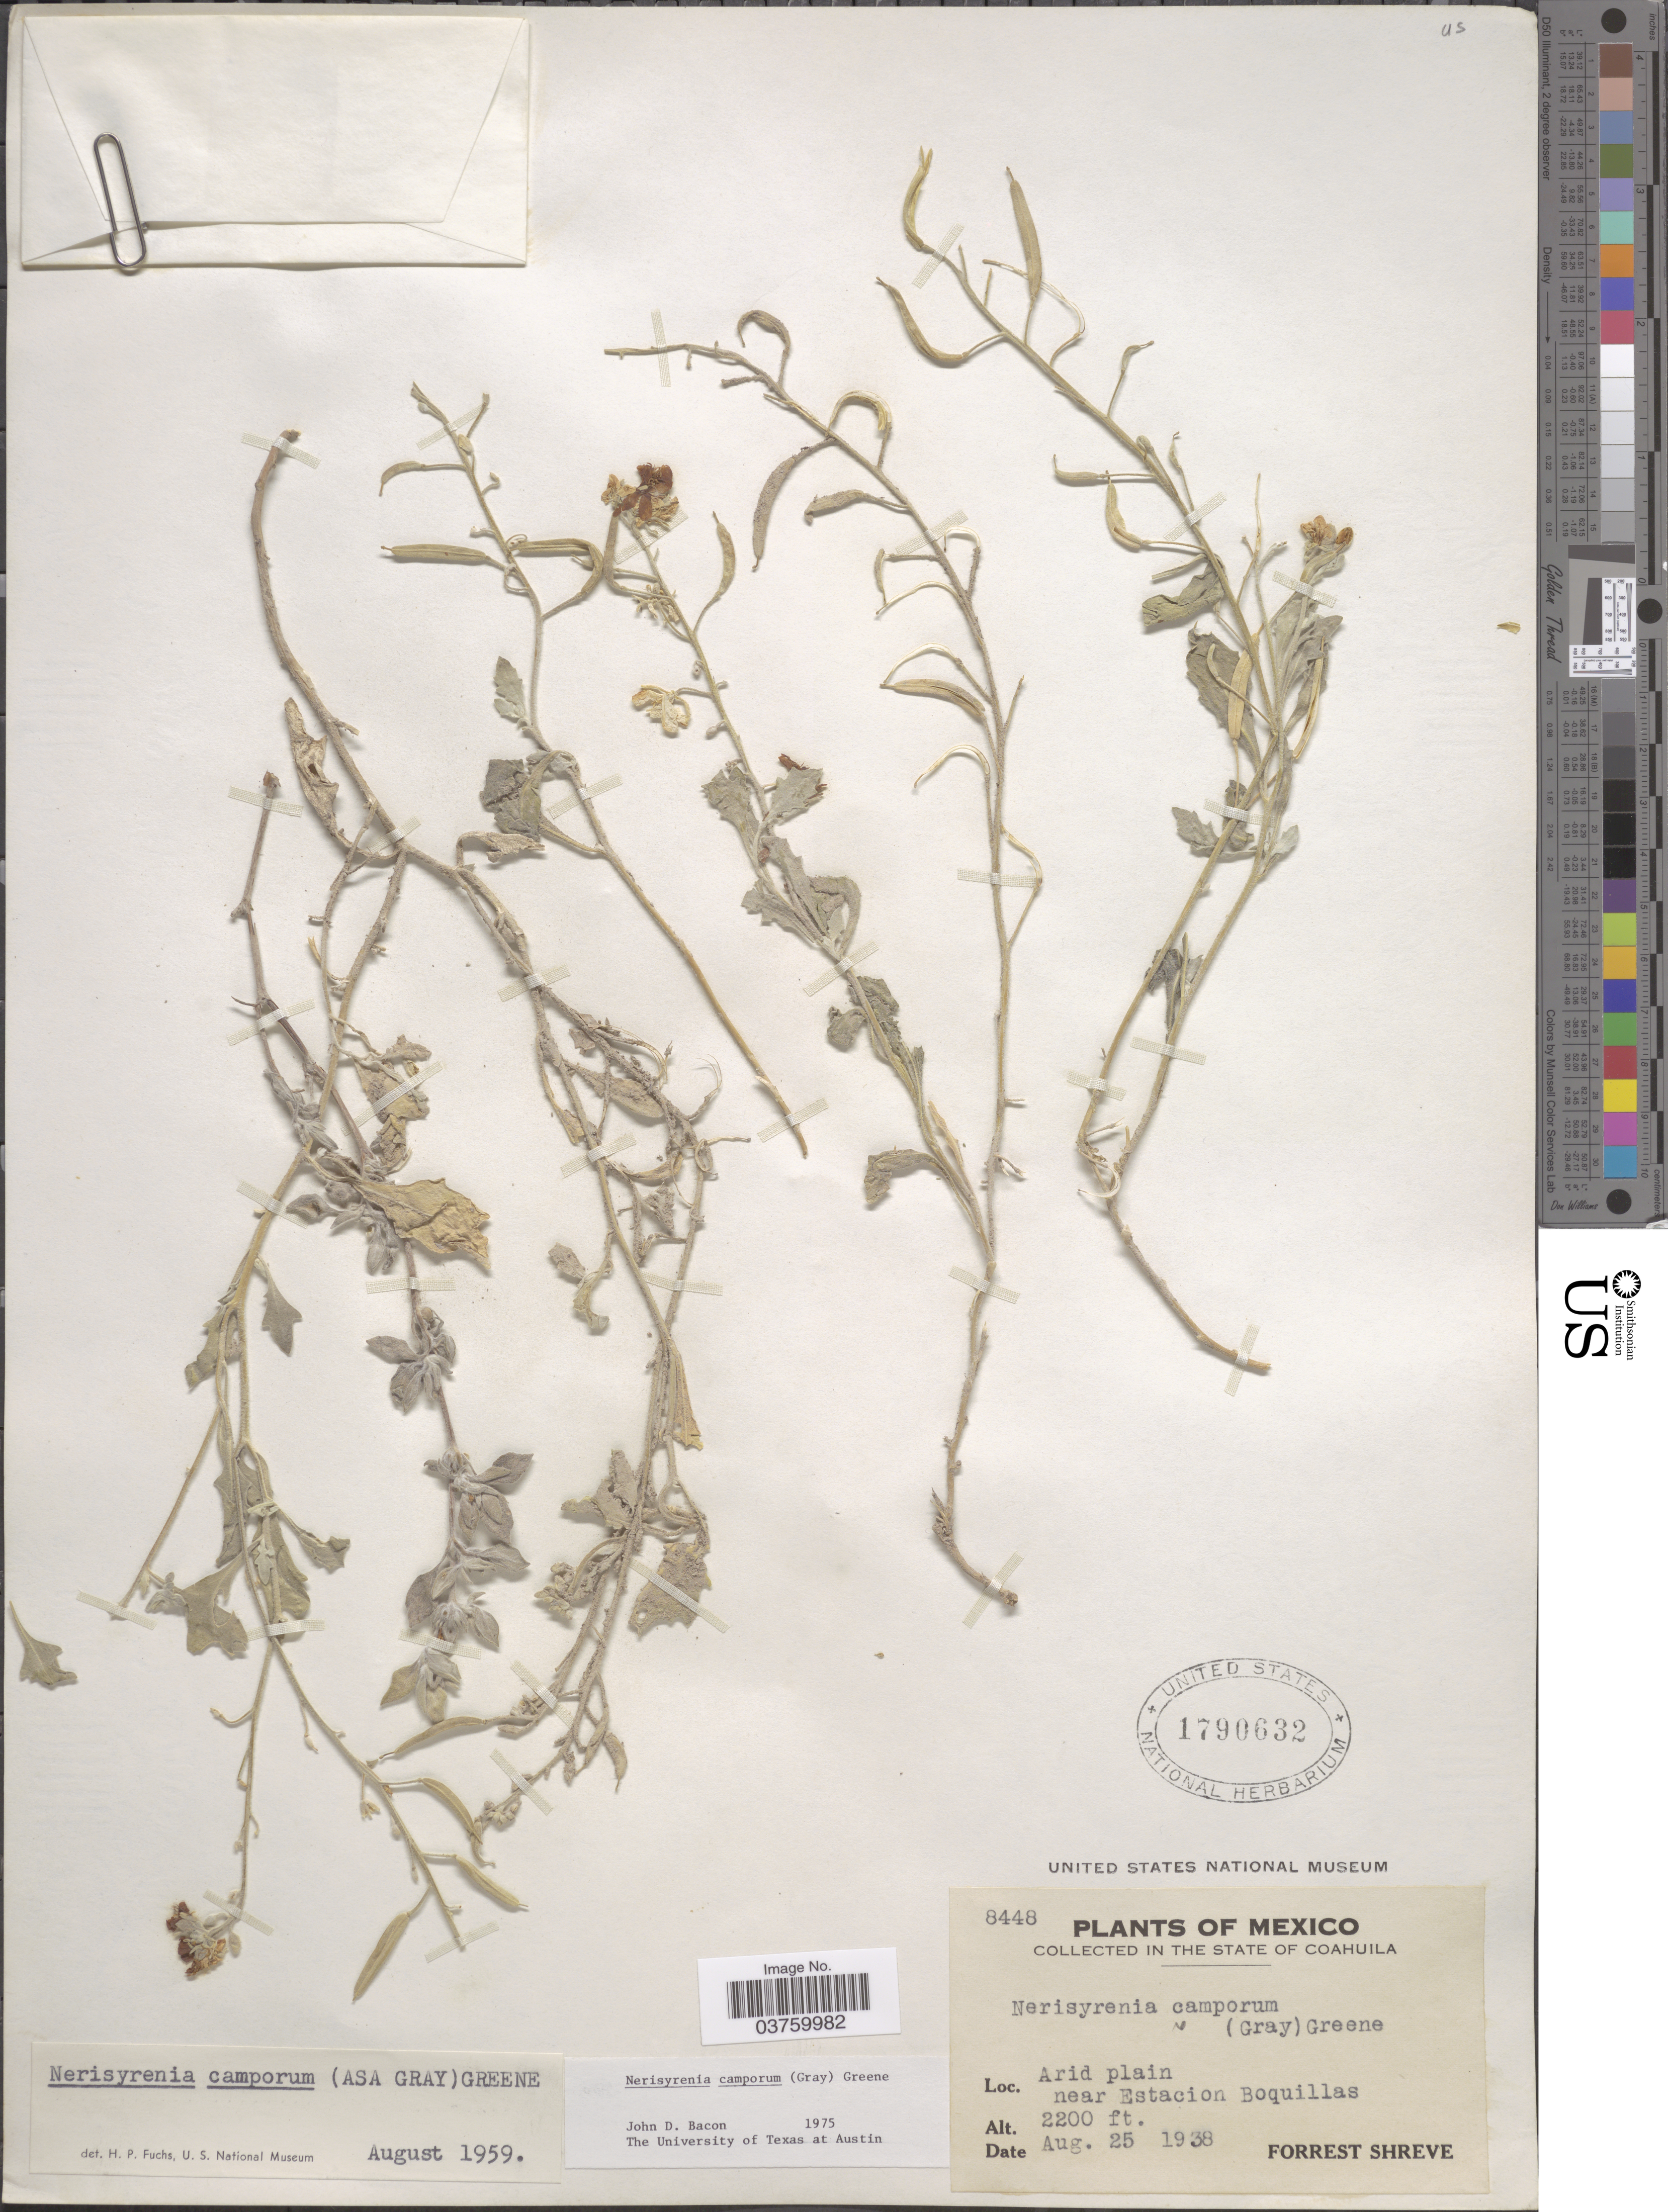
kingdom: Plantae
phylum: Tracheophyta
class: Magnoliopsida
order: Brassicales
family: Brassicaceae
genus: Nerisyrenia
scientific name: Nerisyrenia camporum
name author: (A. Gray) Greene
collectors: F. Shreve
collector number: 8448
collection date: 1938-08-25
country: Mexico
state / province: Coahuila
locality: Arid plain near Estacion Boquillas.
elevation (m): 671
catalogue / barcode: US 1790632